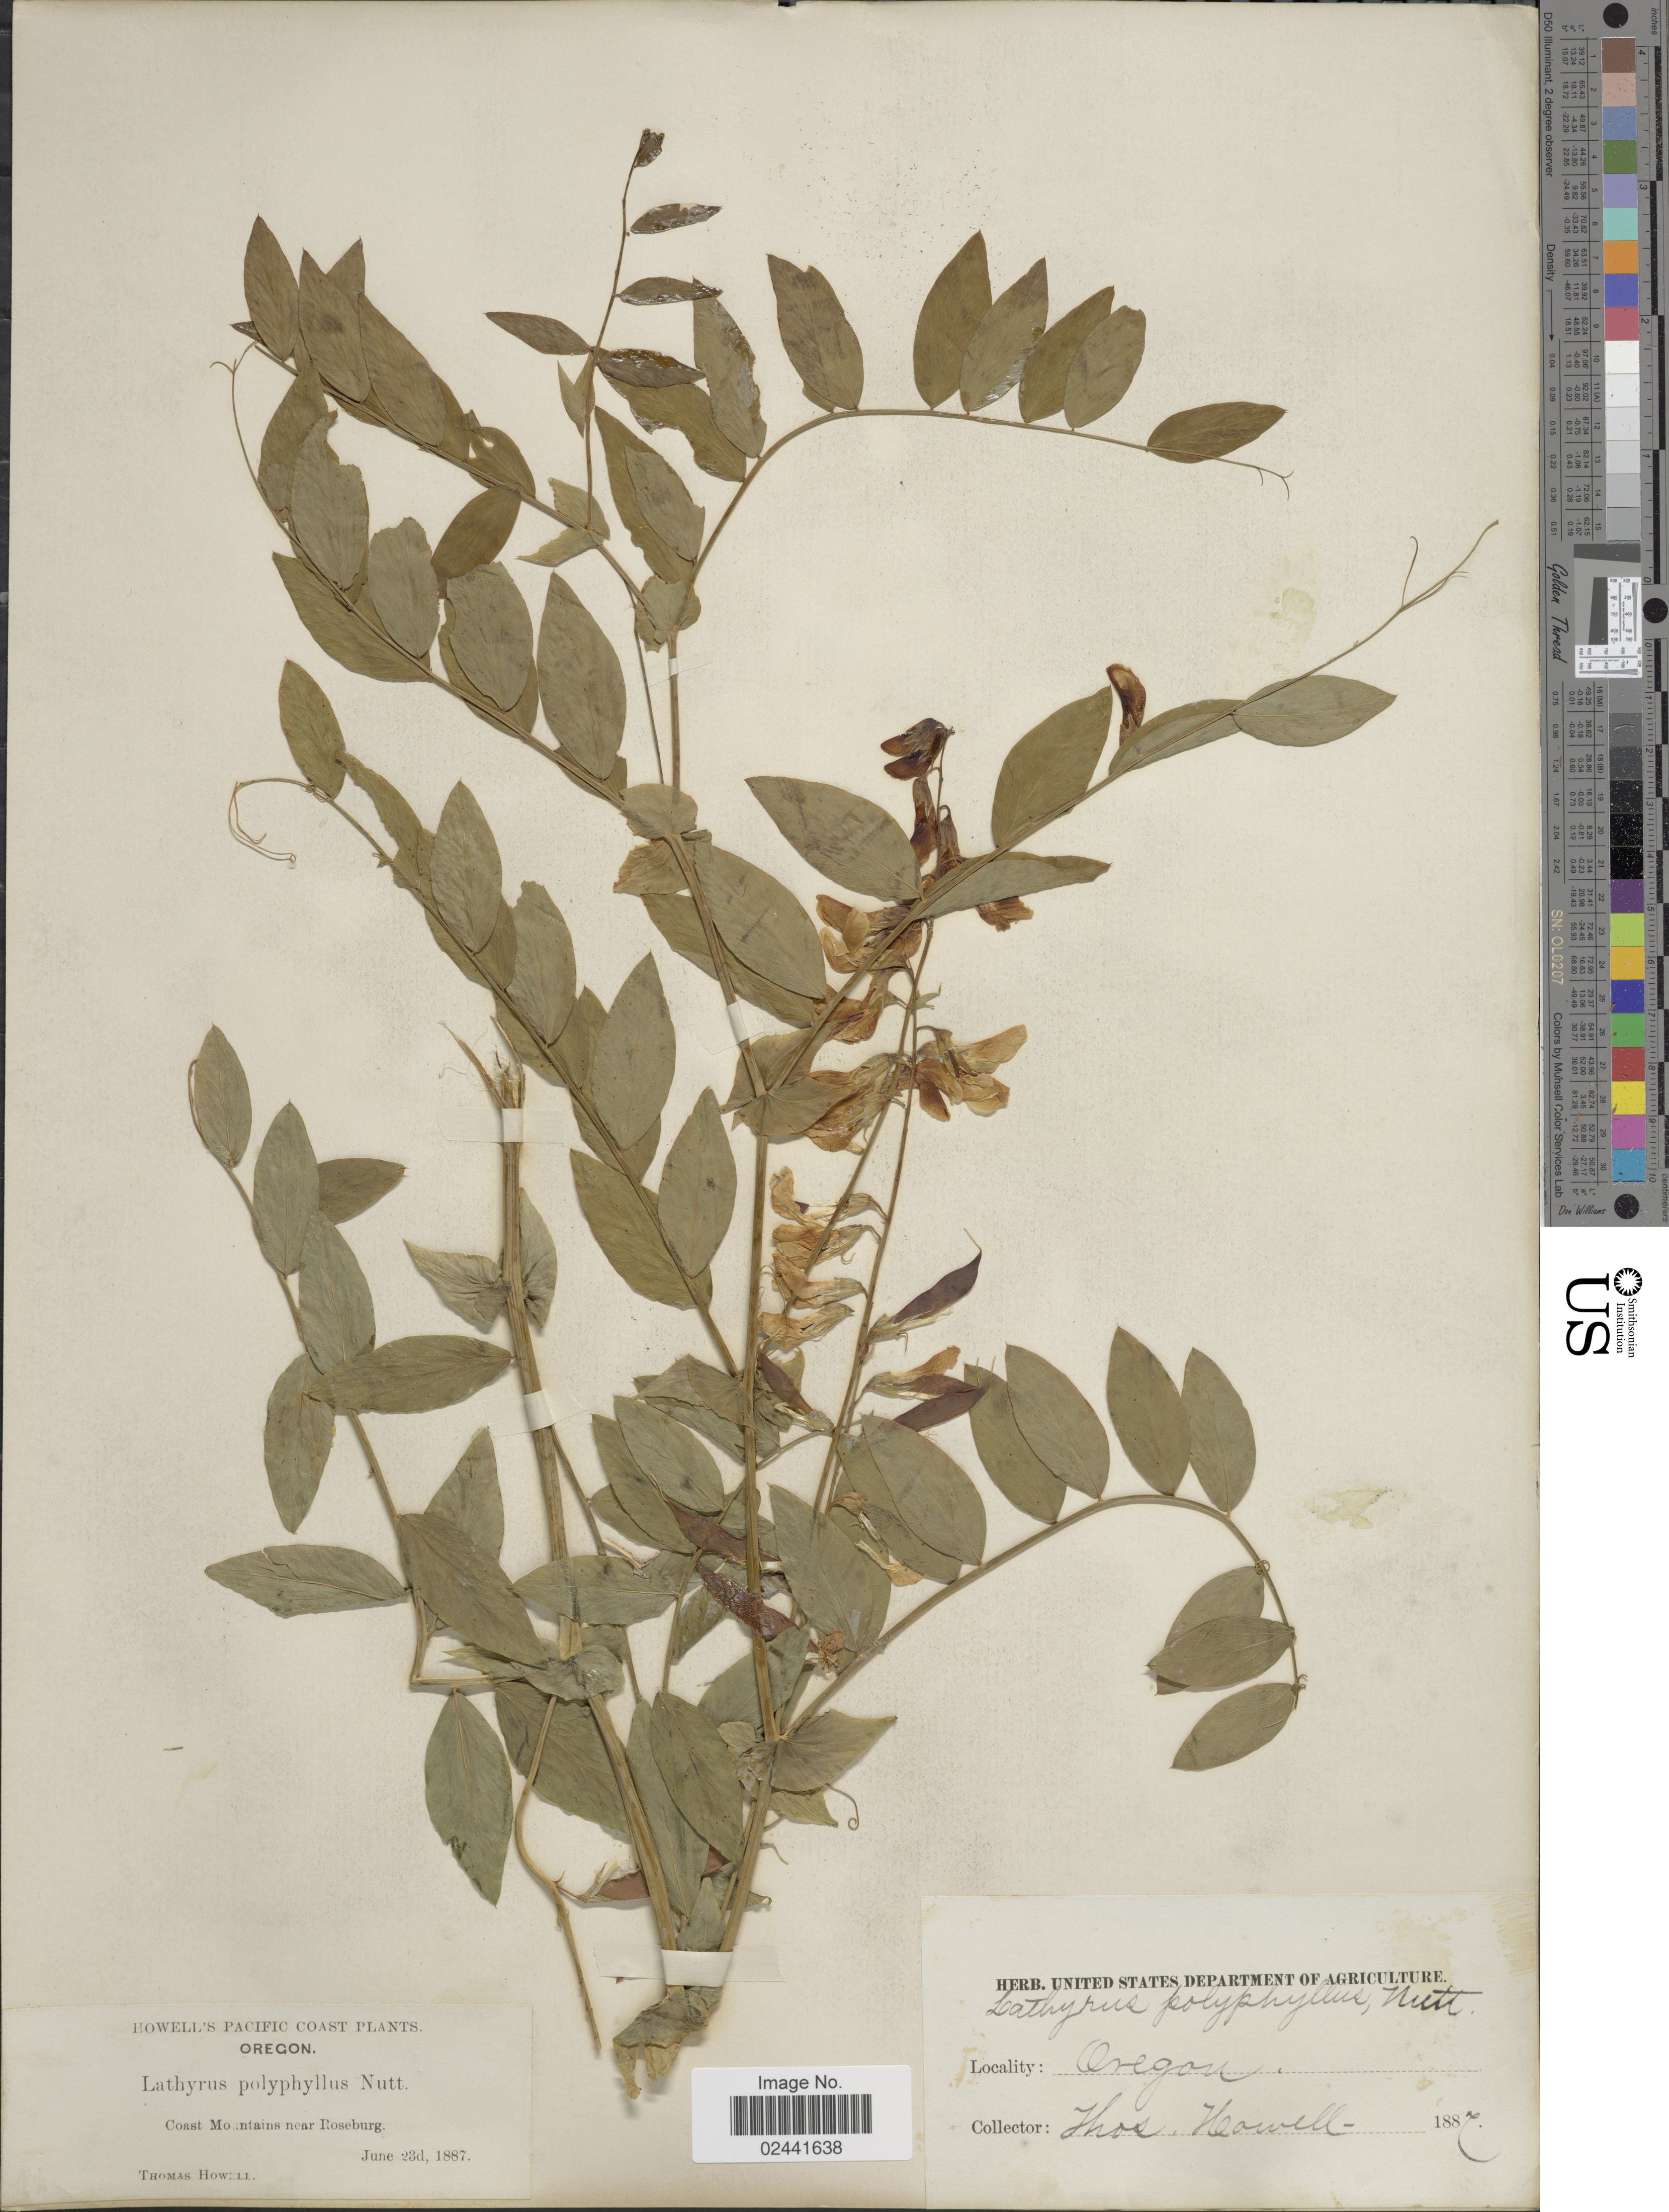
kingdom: Plantae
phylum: Tracheophyta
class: Magnoliopsida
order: Fabales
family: Fabaceae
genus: Lathyrus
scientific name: Lathyrus polyphyllus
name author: Nutt.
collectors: T. Howell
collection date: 1887-06-23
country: United States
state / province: Oregon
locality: Pacific Coast, Coast Mountains near Roseburg